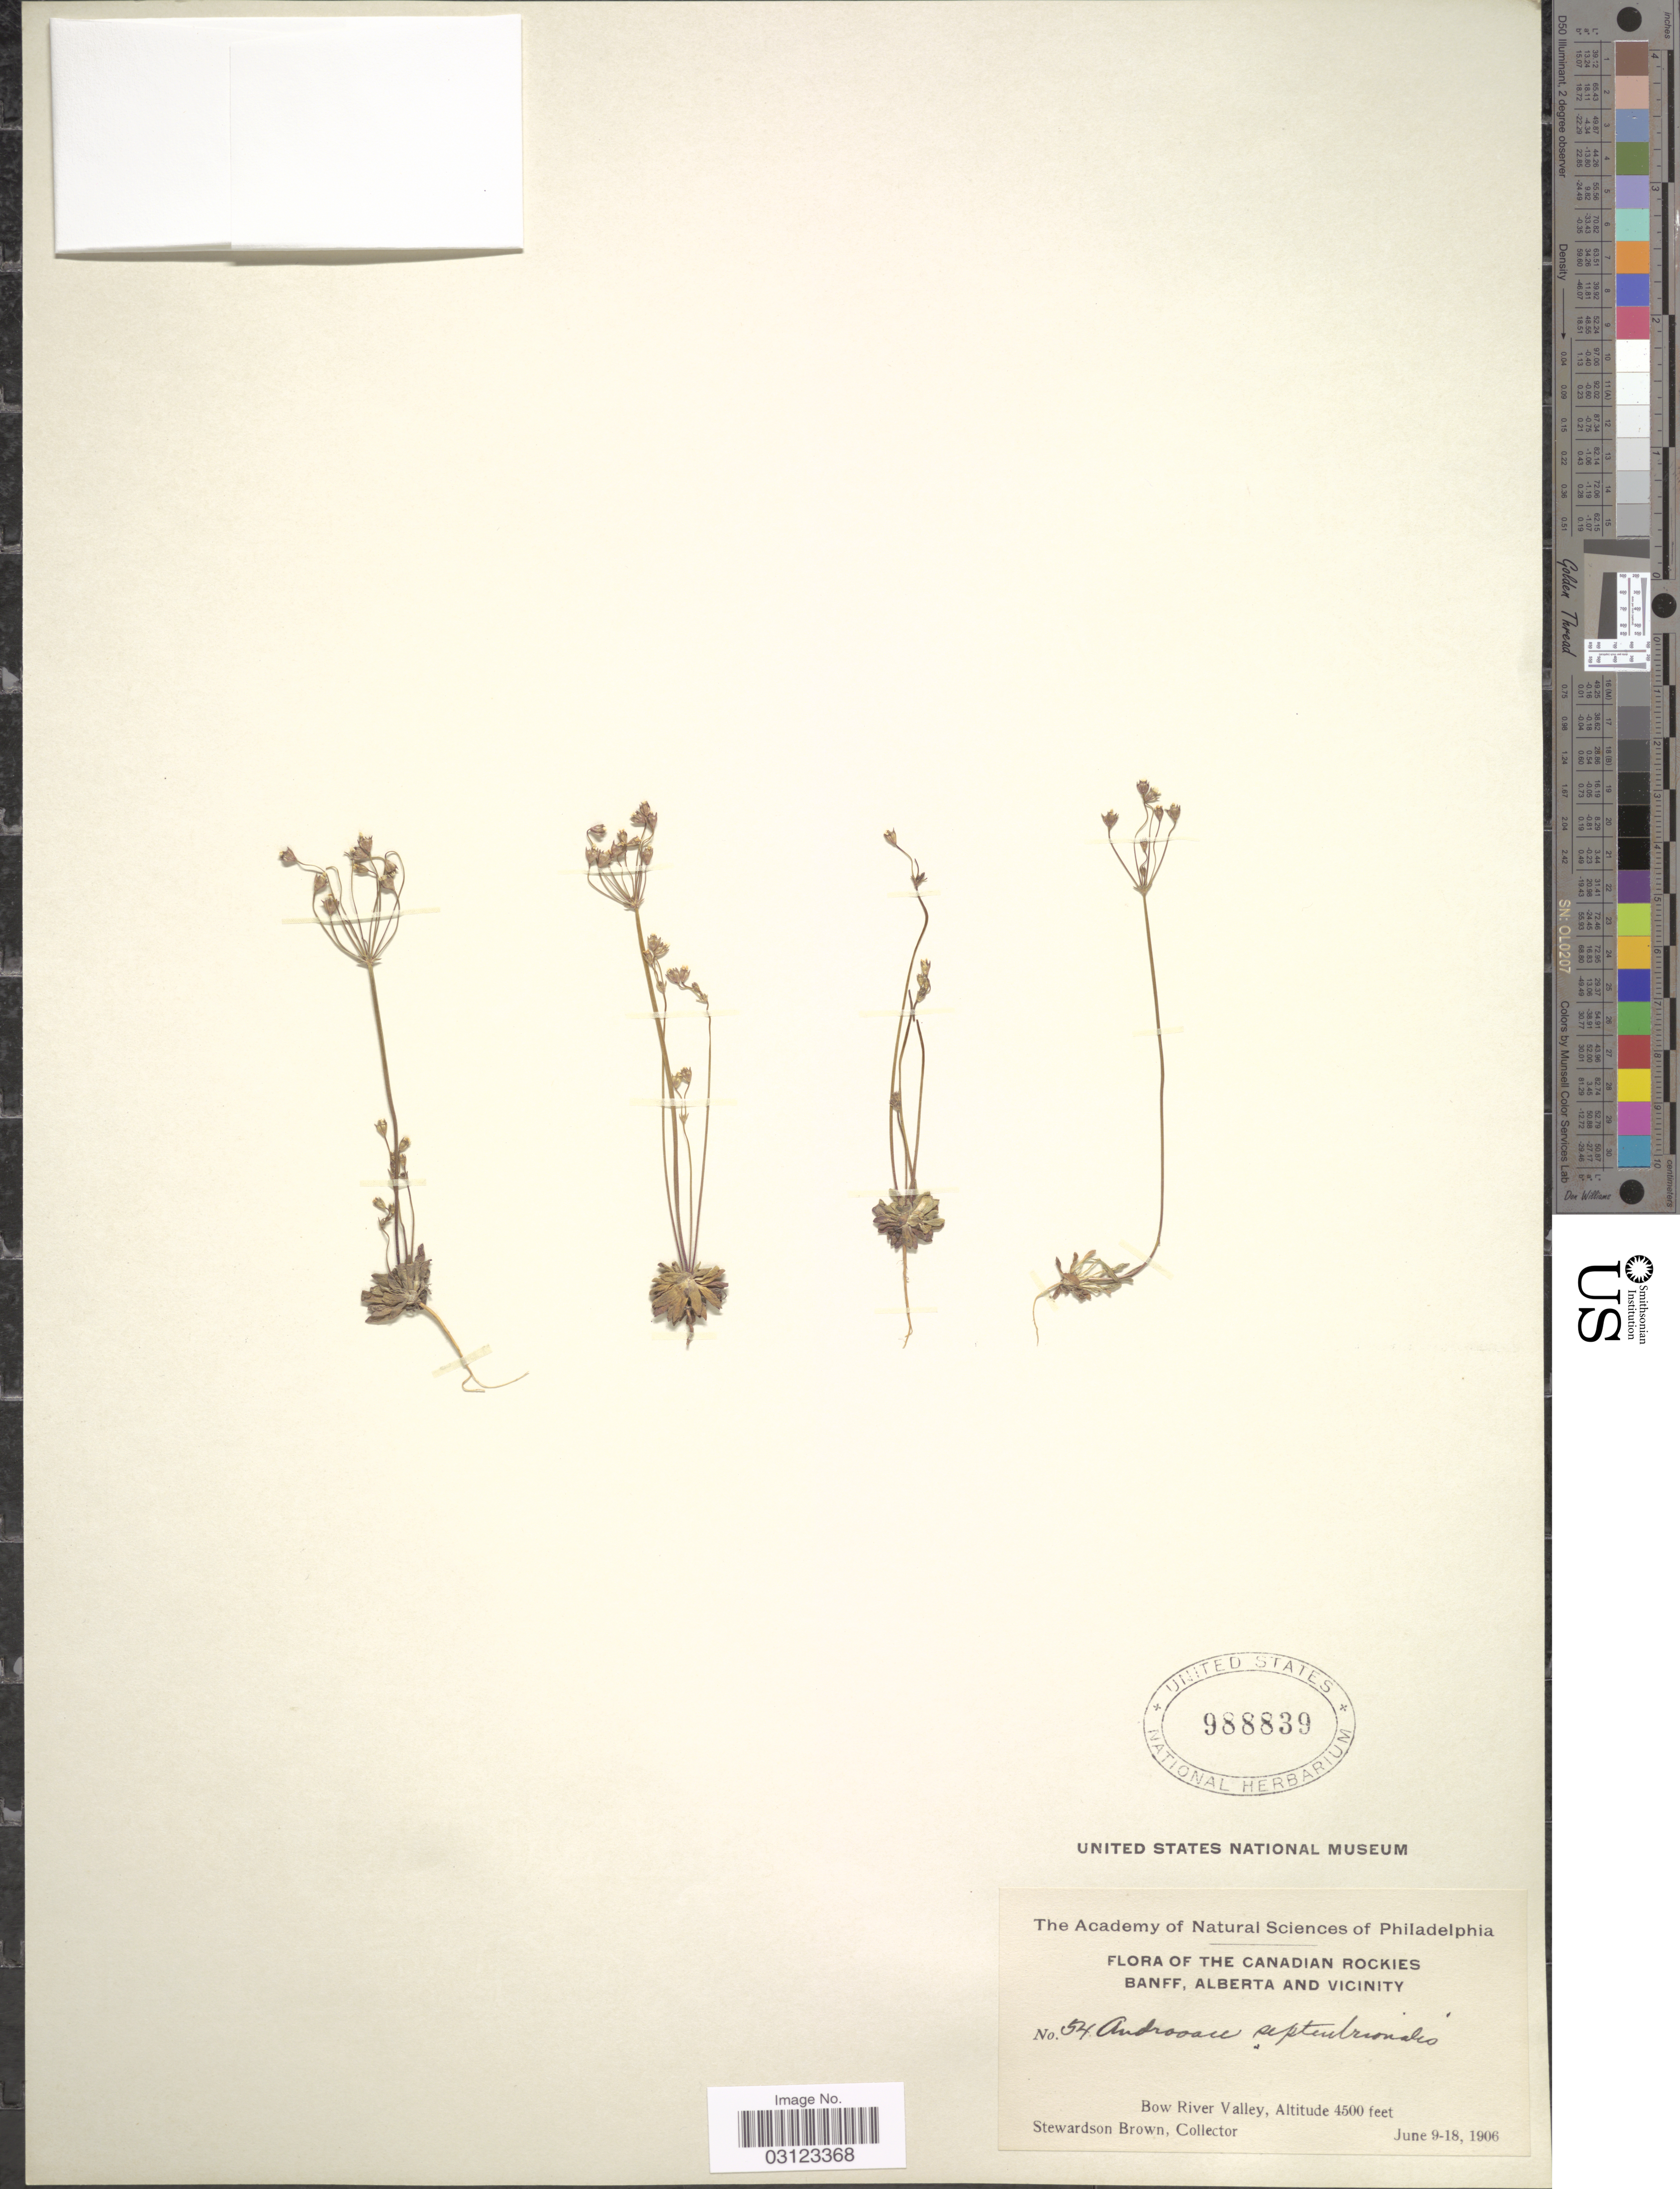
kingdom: Plantae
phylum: Tracheophyta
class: Magnoliopsida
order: Ericales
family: Primulaceae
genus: Androsace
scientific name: Androsace septentrionalis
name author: L.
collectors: S. Brown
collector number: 54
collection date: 1906-06-09/1906-06-18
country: Canada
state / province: Alberta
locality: The Canadian Rockies. Banff, Alberta and vicinity. Bow River Valley.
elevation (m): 1372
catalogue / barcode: US 988839